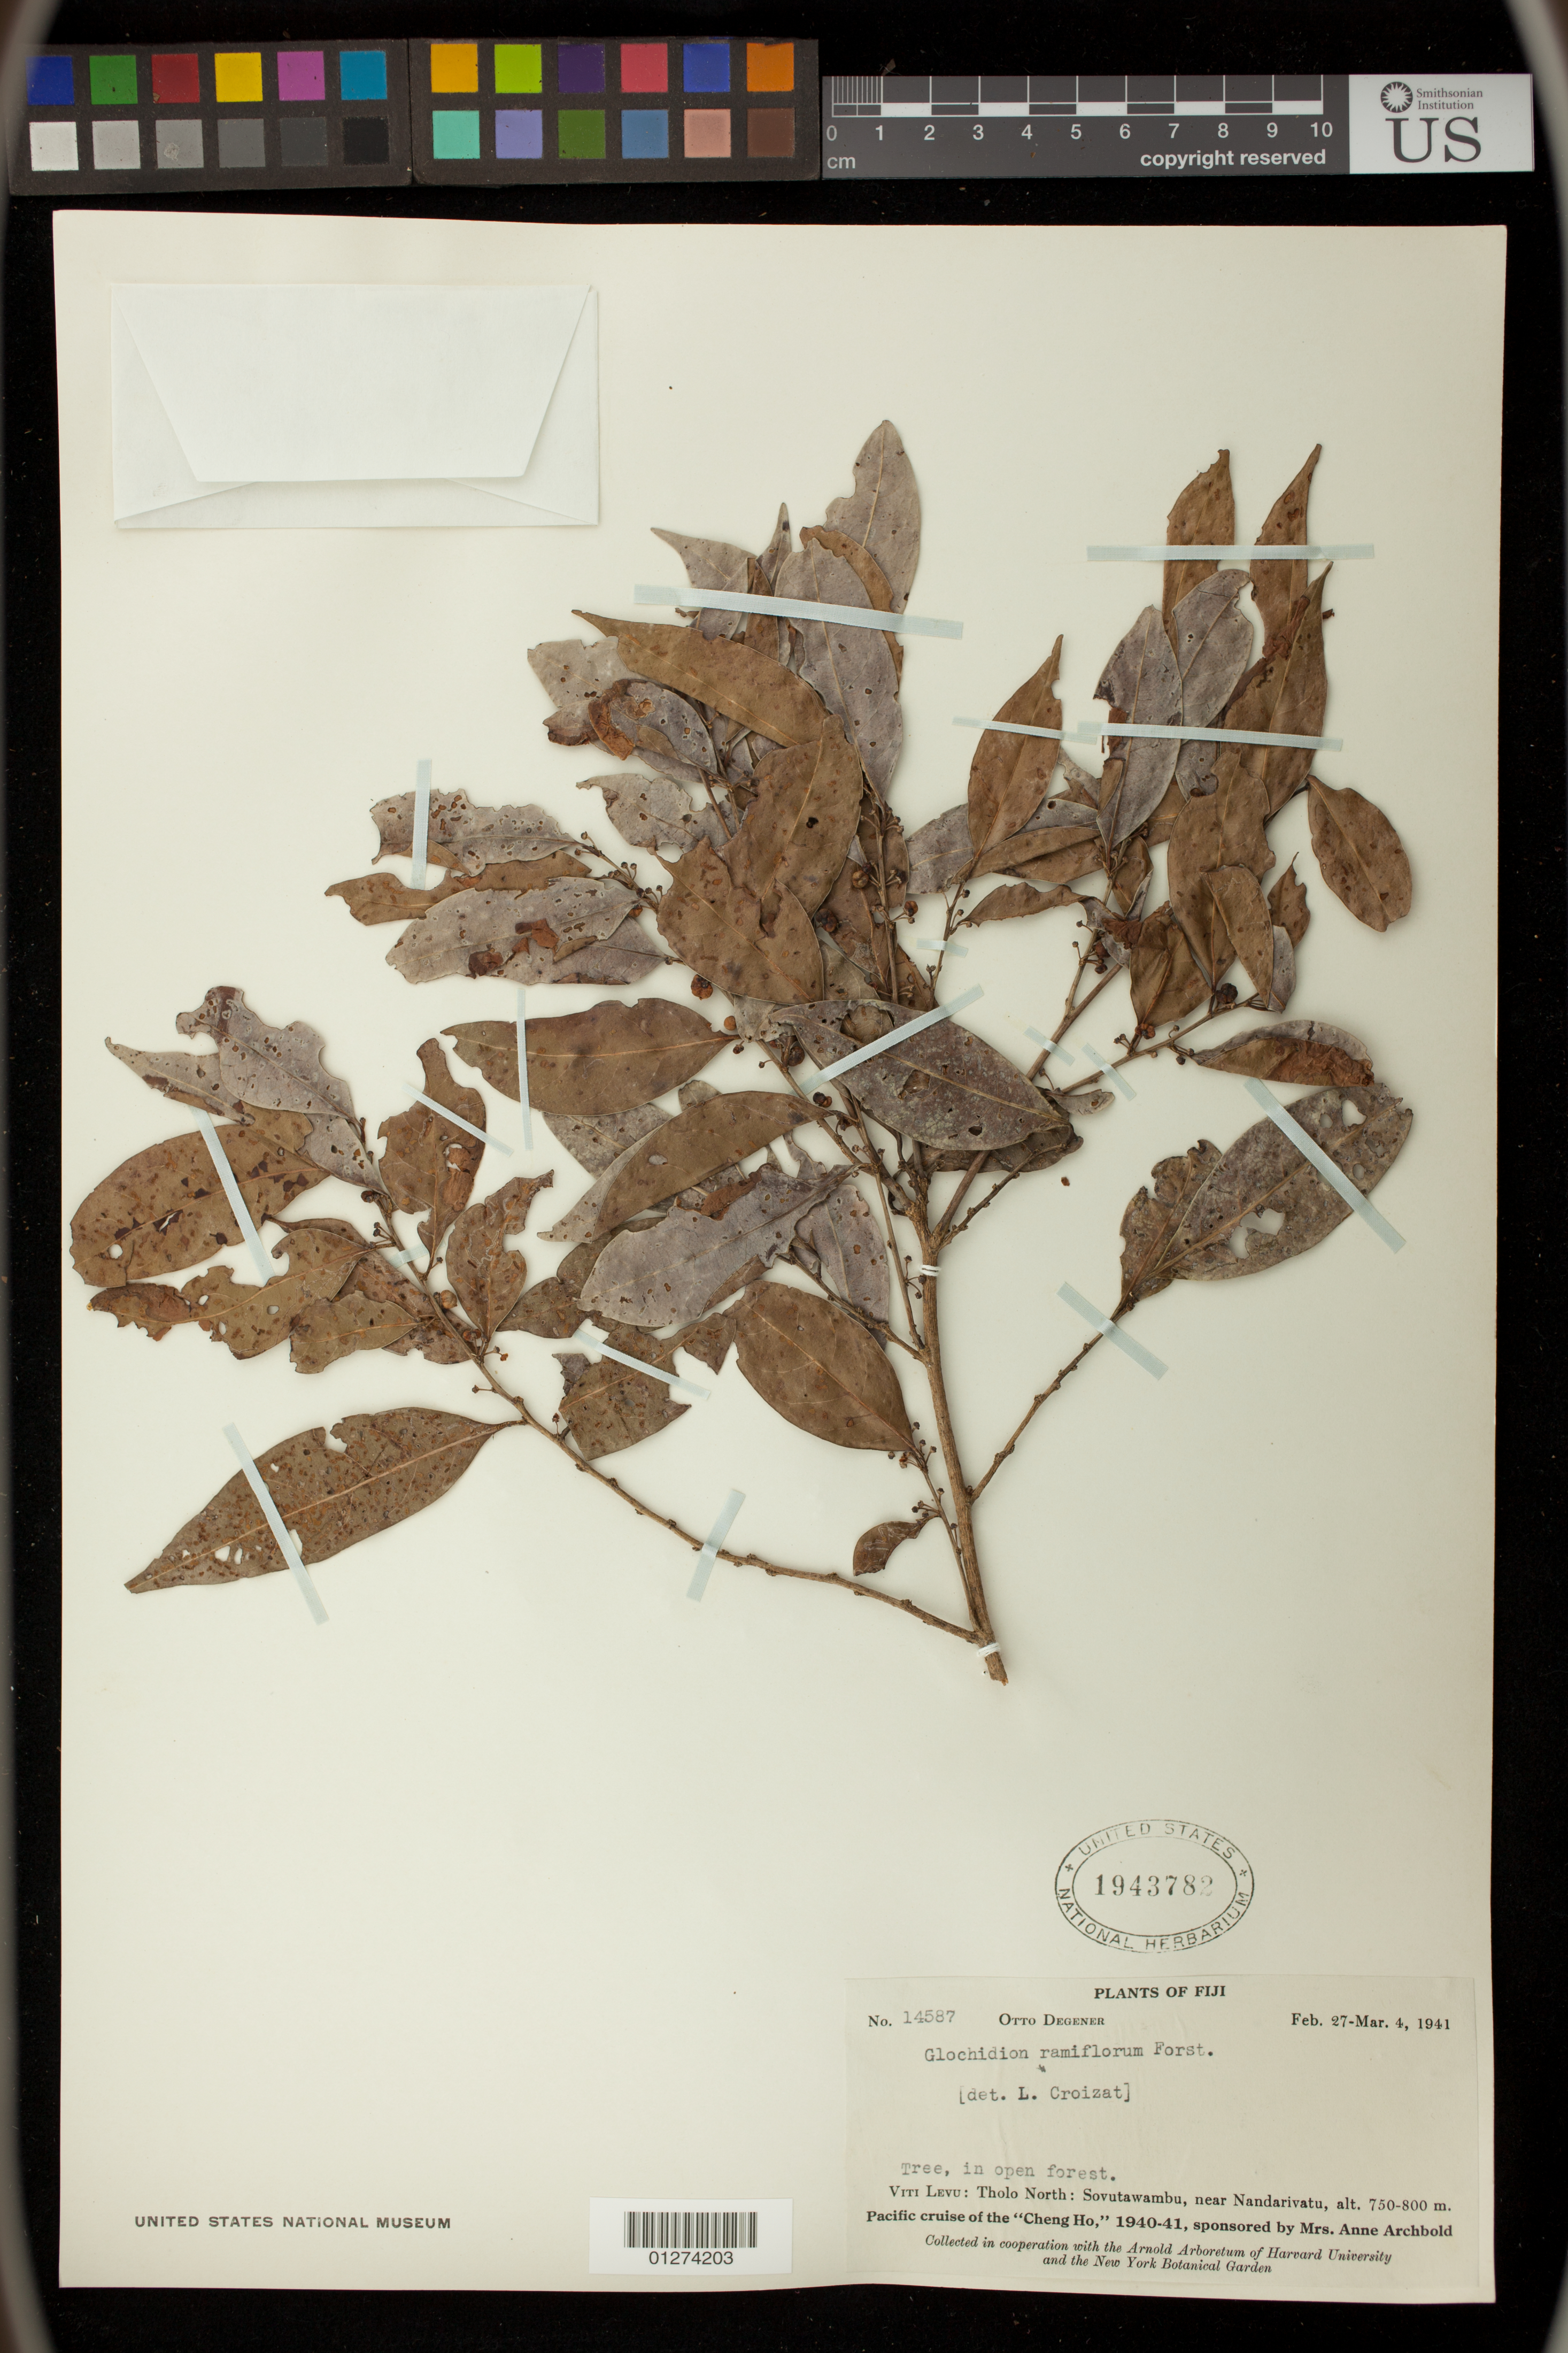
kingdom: Plantae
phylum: Tracheophyta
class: Magnoliopsida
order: Malpighiales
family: Phyllanthaceae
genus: Glochidion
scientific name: Glochidion ramiflorum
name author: J.R. Forst. & G. Forst.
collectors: O. Degener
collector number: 14587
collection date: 1941-02-27/1941-03-04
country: Fiji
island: Viti Levu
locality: Tholo North: Sovutawambu, near Nandarivatu.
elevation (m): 750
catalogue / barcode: US 1943782